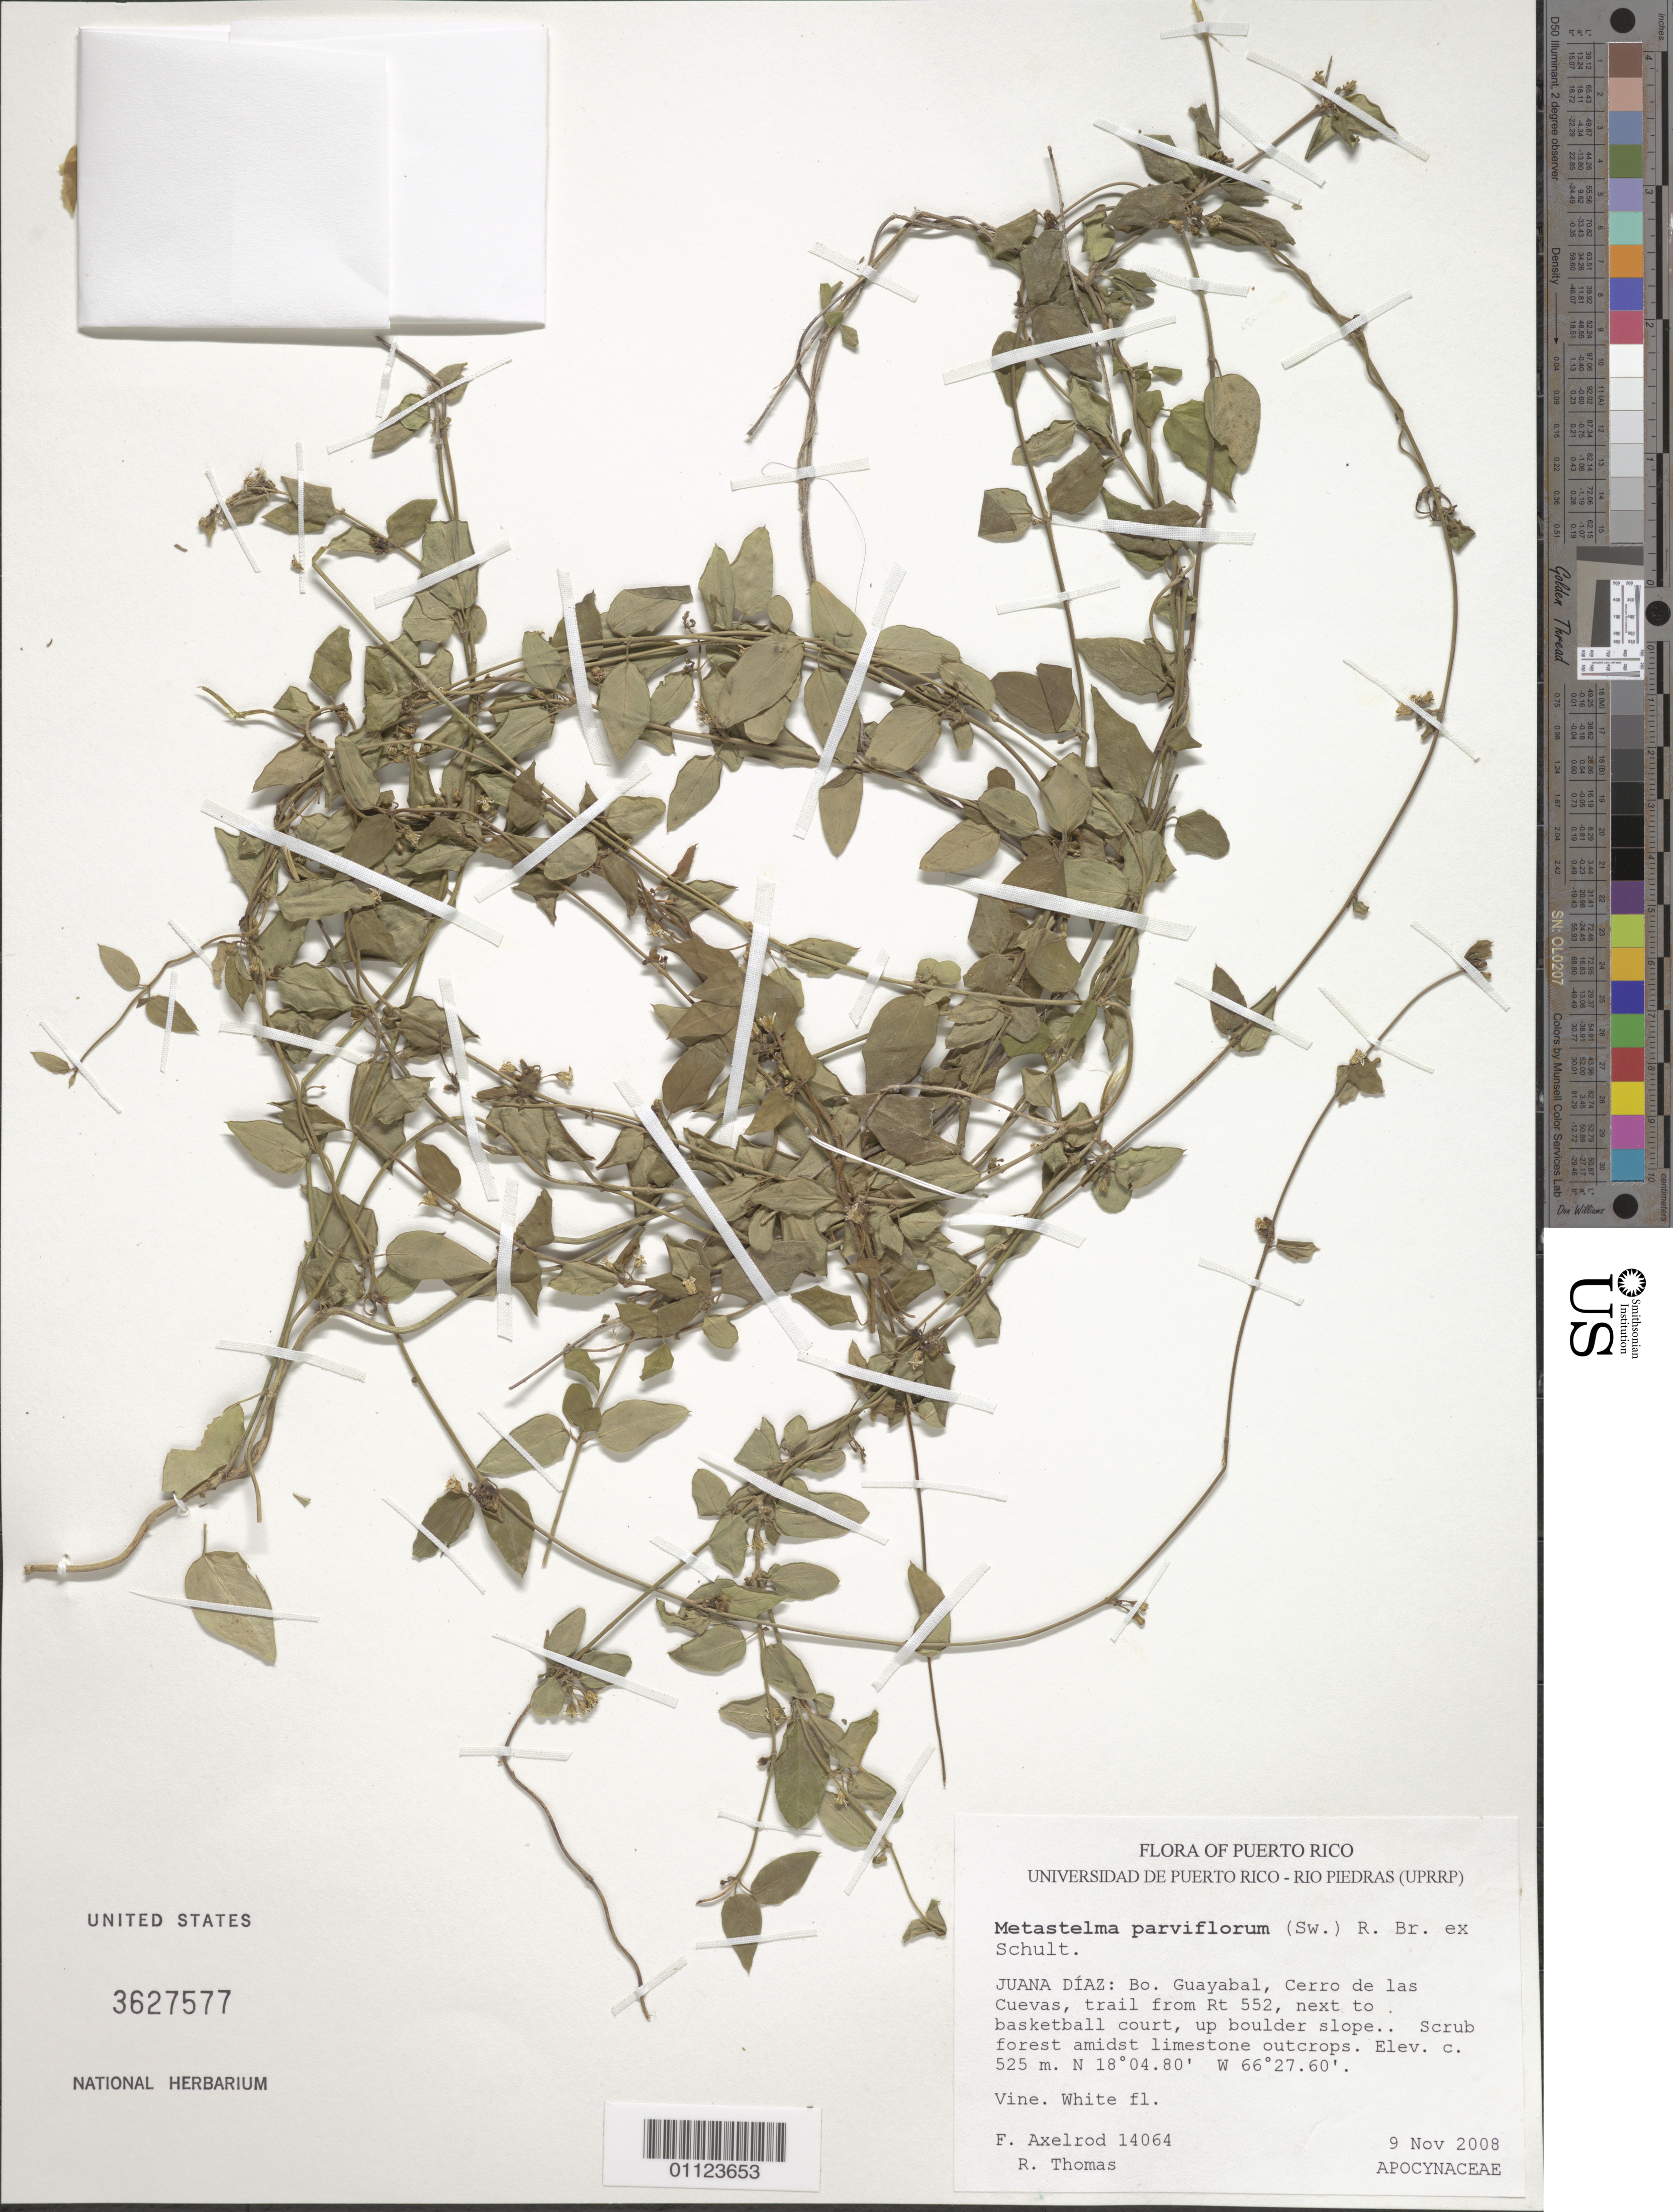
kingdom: Plantae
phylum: Tracheophyta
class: Magnoliopsida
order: Gentianales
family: Apocynaceae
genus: Metastelma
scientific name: Metastelma parviflorum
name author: (Sw.) Schult.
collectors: F. S. Axelrod & R. Thomas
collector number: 14064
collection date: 2008-11-09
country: Puerto Rico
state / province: Juana Díaz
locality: Bo. Guayabal, Cerro de las Cuevas, trail from Rt. 552, next to basketball court, up boulder slope.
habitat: Scrub forest amidst limestone outcrops.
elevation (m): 525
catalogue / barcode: US 3627577